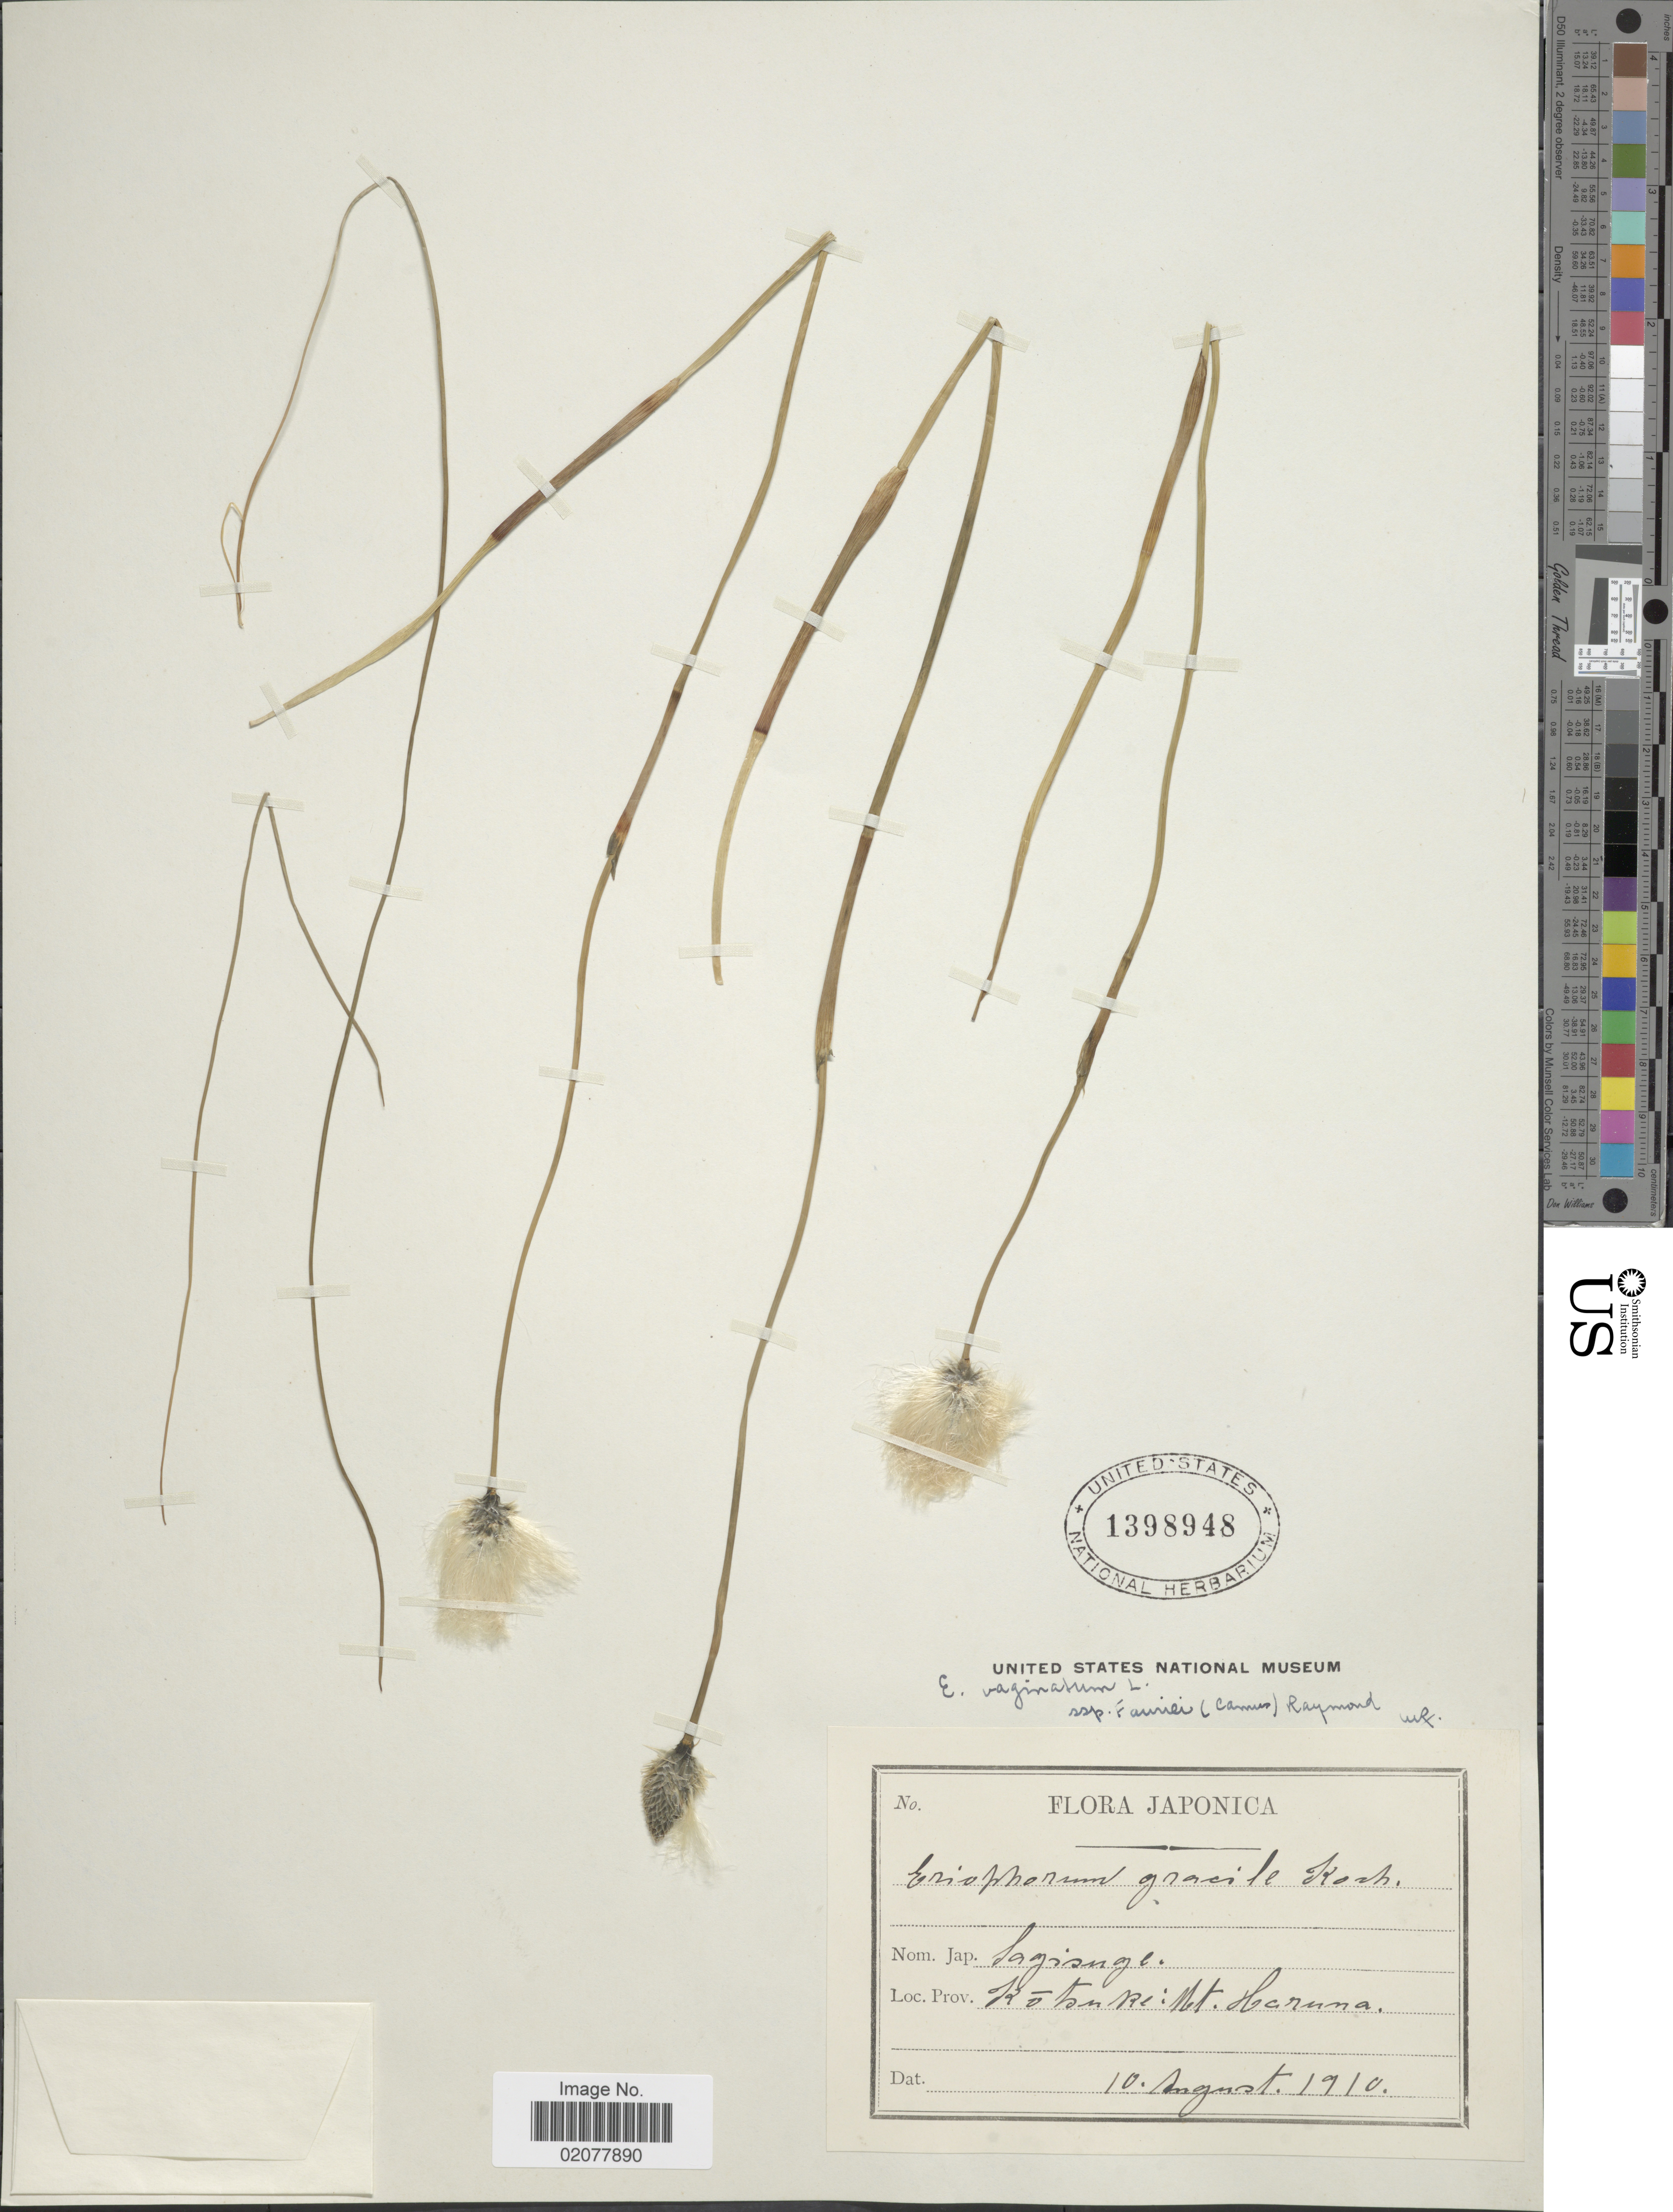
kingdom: Plantae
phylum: Tracheophyta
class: Liliopsida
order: Poales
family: Cyperaceae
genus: Eriophorum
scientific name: Eriophorum gracile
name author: W.D.J. Koch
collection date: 1910-08-10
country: Japan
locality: Kotsuki: Mt. Haruna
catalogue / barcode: US 1398948